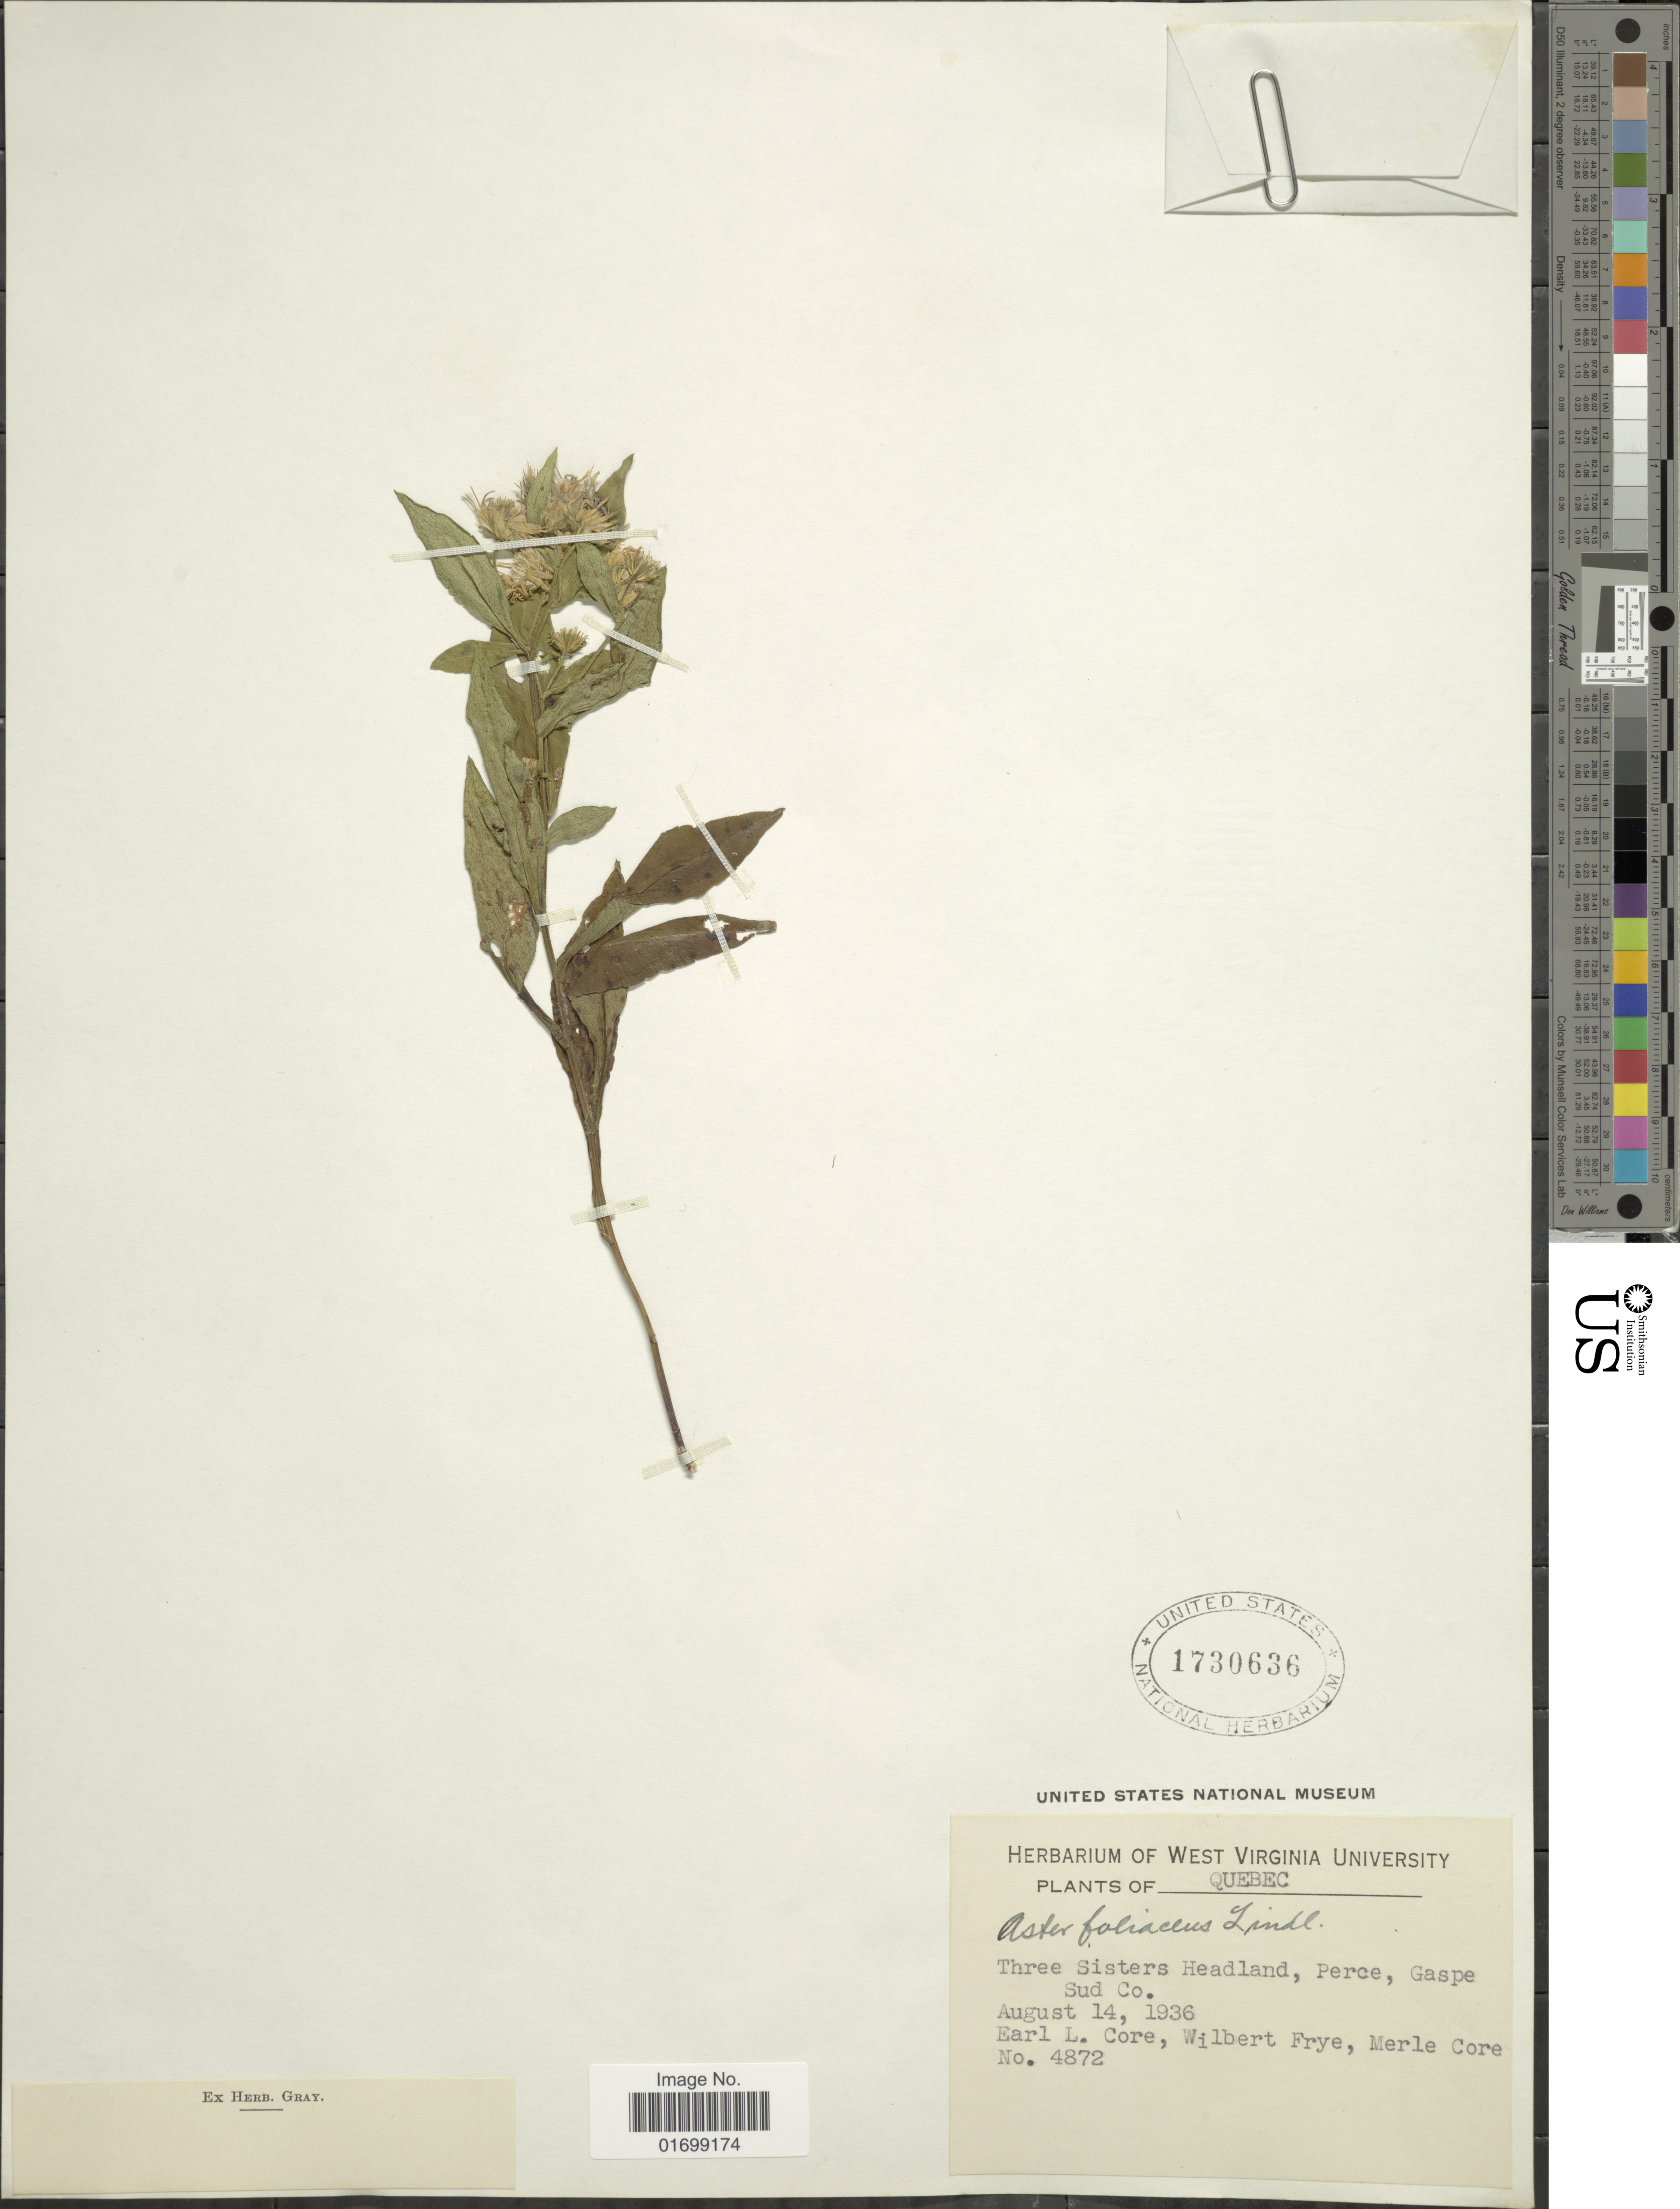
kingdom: Plantae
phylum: Tracheophyta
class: Magnoliopsida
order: Asterales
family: Asteraceae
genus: Symphyotrichum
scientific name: Symphyotrichum foliaceum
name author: (Lindl. ex DC.) G.L. Nesom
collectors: E. L. Core, W. Frye & M. Core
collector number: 4872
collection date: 1936-08-14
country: Canada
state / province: Quebec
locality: Three Sisters Headland, Perce, Gaspe Sud Co.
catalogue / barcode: US 1730636